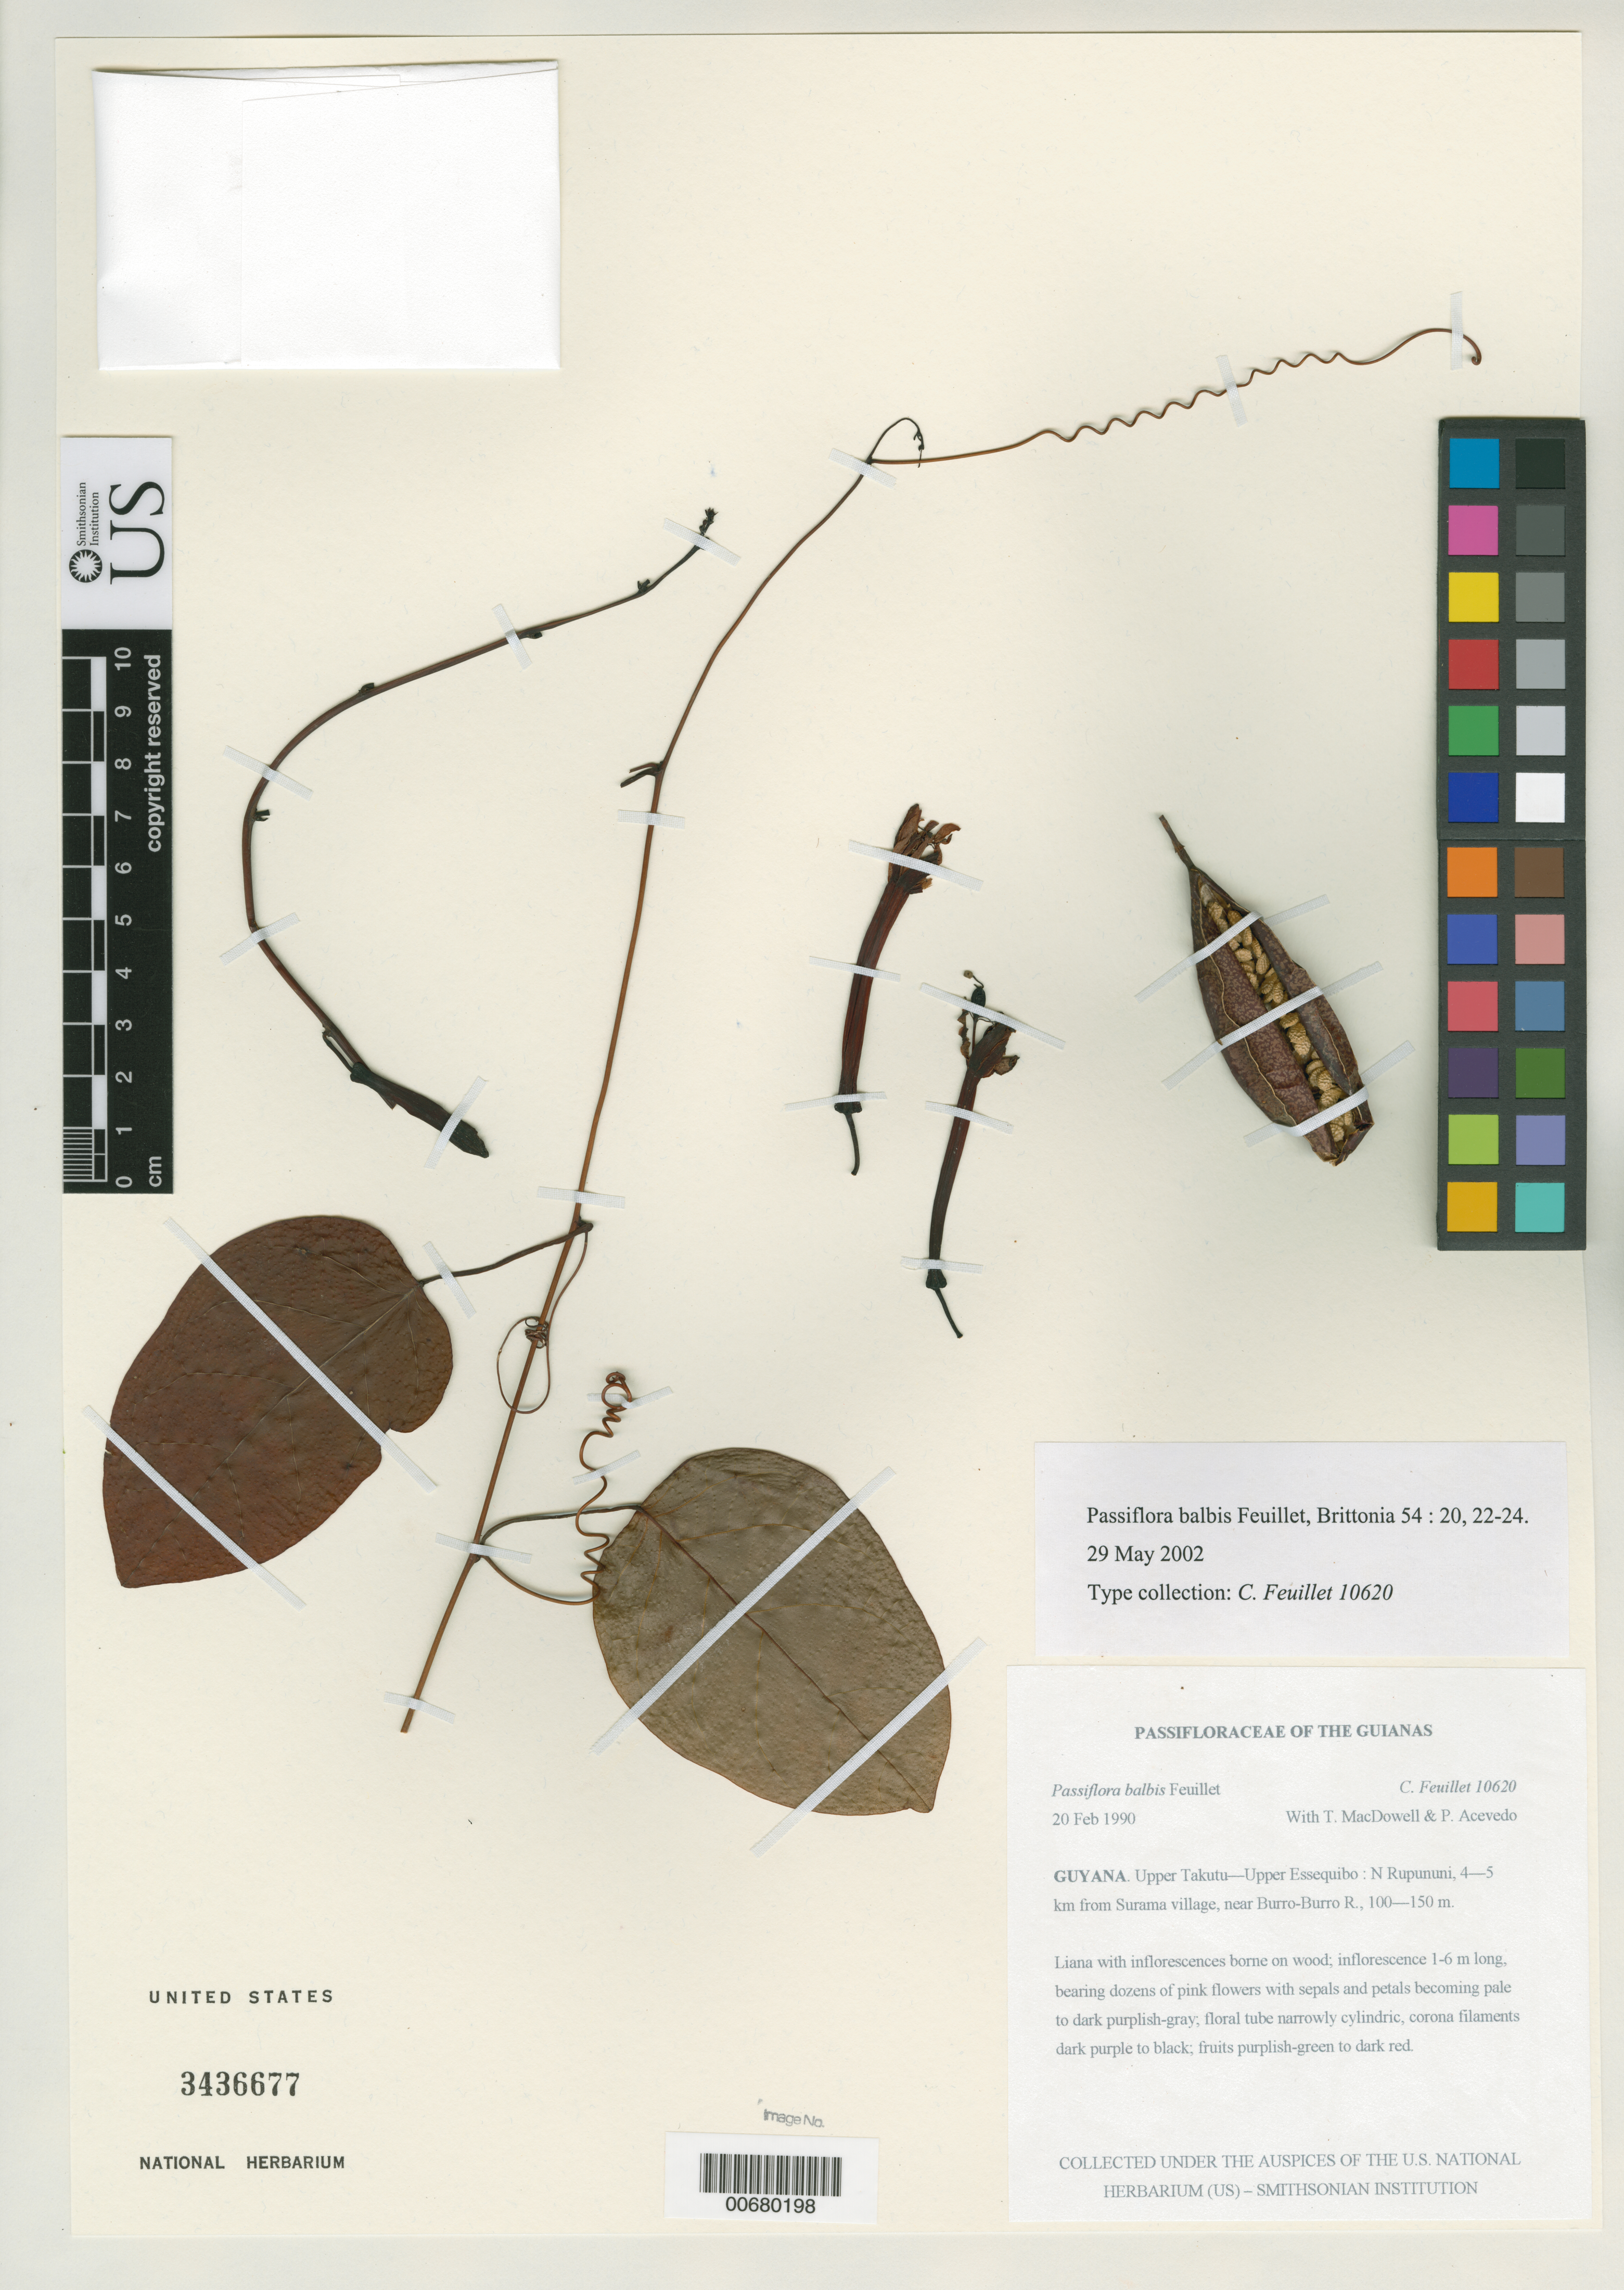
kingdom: Plantae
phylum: Tracheophyta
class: Magnoliopsida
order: Malpighiales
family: Passifloraceae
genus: Passiflora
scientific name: Passiflora balbis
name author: Feuillet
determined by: Feuillet, C.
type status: Isotype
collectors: C. Feuillet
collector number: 10620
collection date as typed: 20 Feb 1990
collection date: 1990-02-20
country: Guyana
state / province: U. Takutu-U. Essequibo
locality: N Rupununi, 4-5 km from Saruma village, near Burro-Burro.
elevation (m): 100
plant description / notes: with T. MacDowell & P. Acevedo; Holotype at BRG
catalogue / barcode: US 3436677